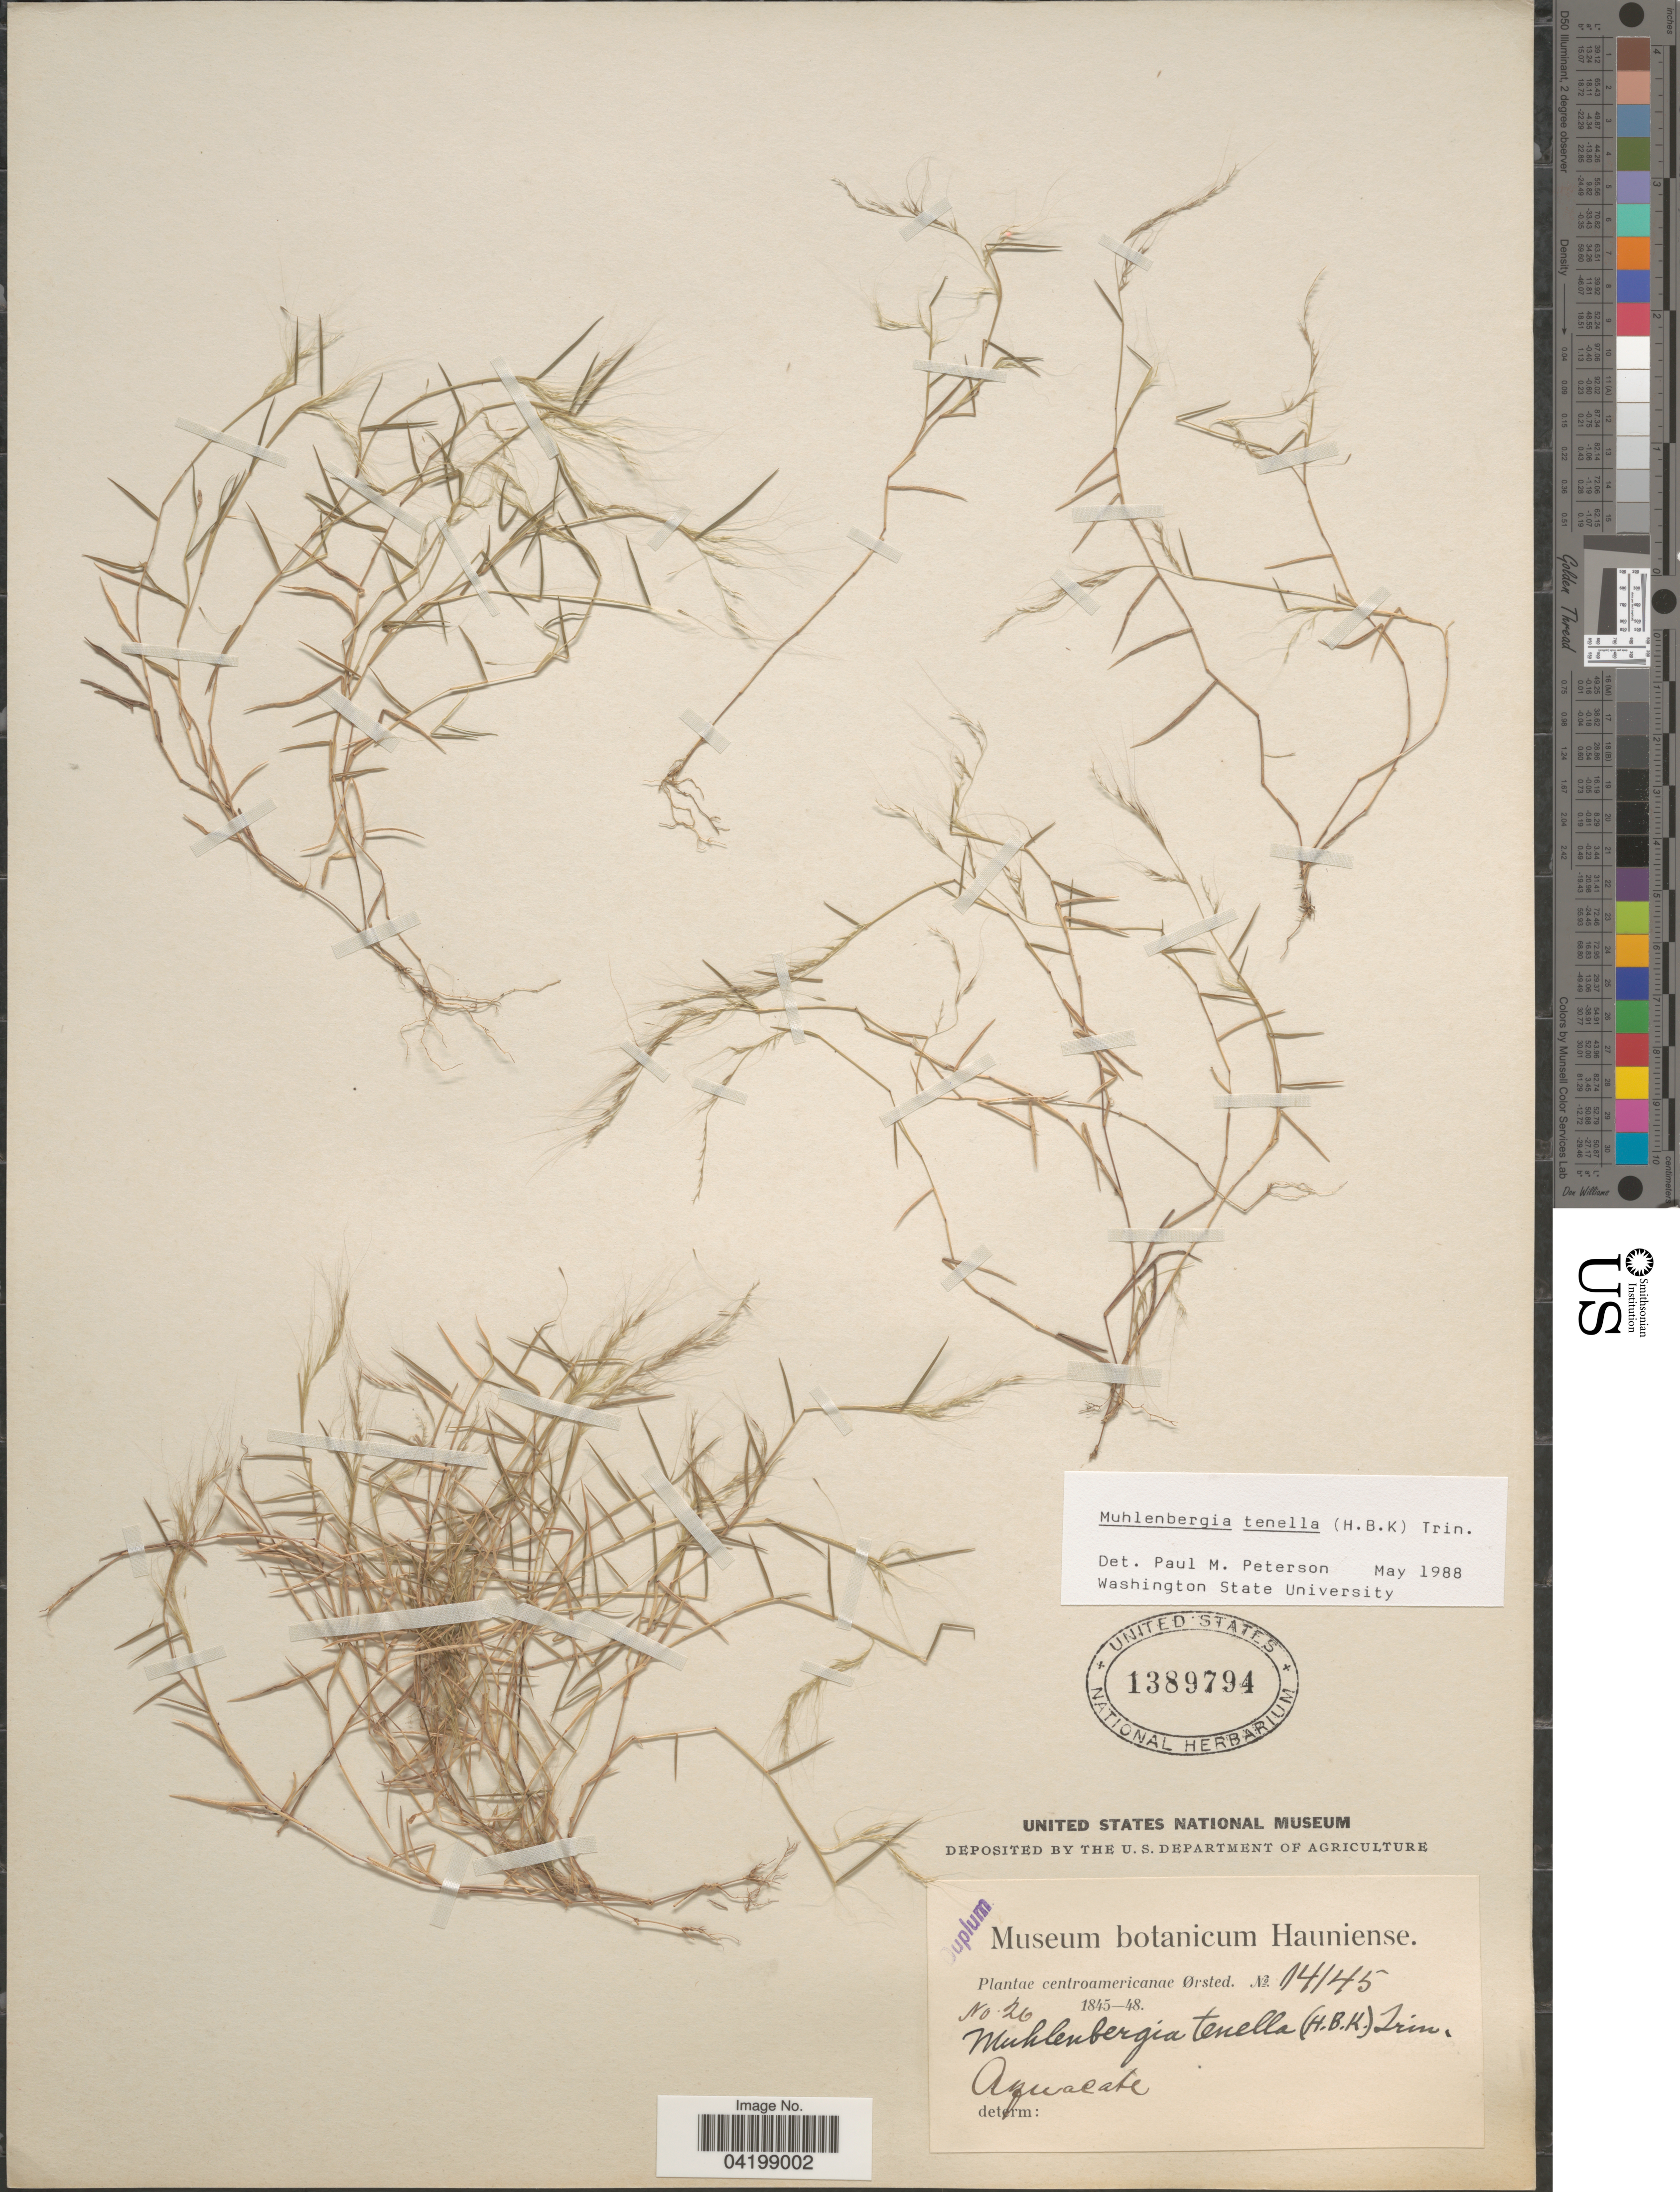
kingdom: Plantae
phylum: Tracheophyta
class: Liliopsida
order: Poales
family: Poaceae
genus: Muhlenbergia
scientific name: Muhlenbergia tenella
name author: (Kunth) Trin.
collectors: Ørsted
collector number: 14145/26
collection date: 1845/1848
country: Costa Rica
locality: Centroamericanae. Aguacate.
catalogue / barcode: US 1389794